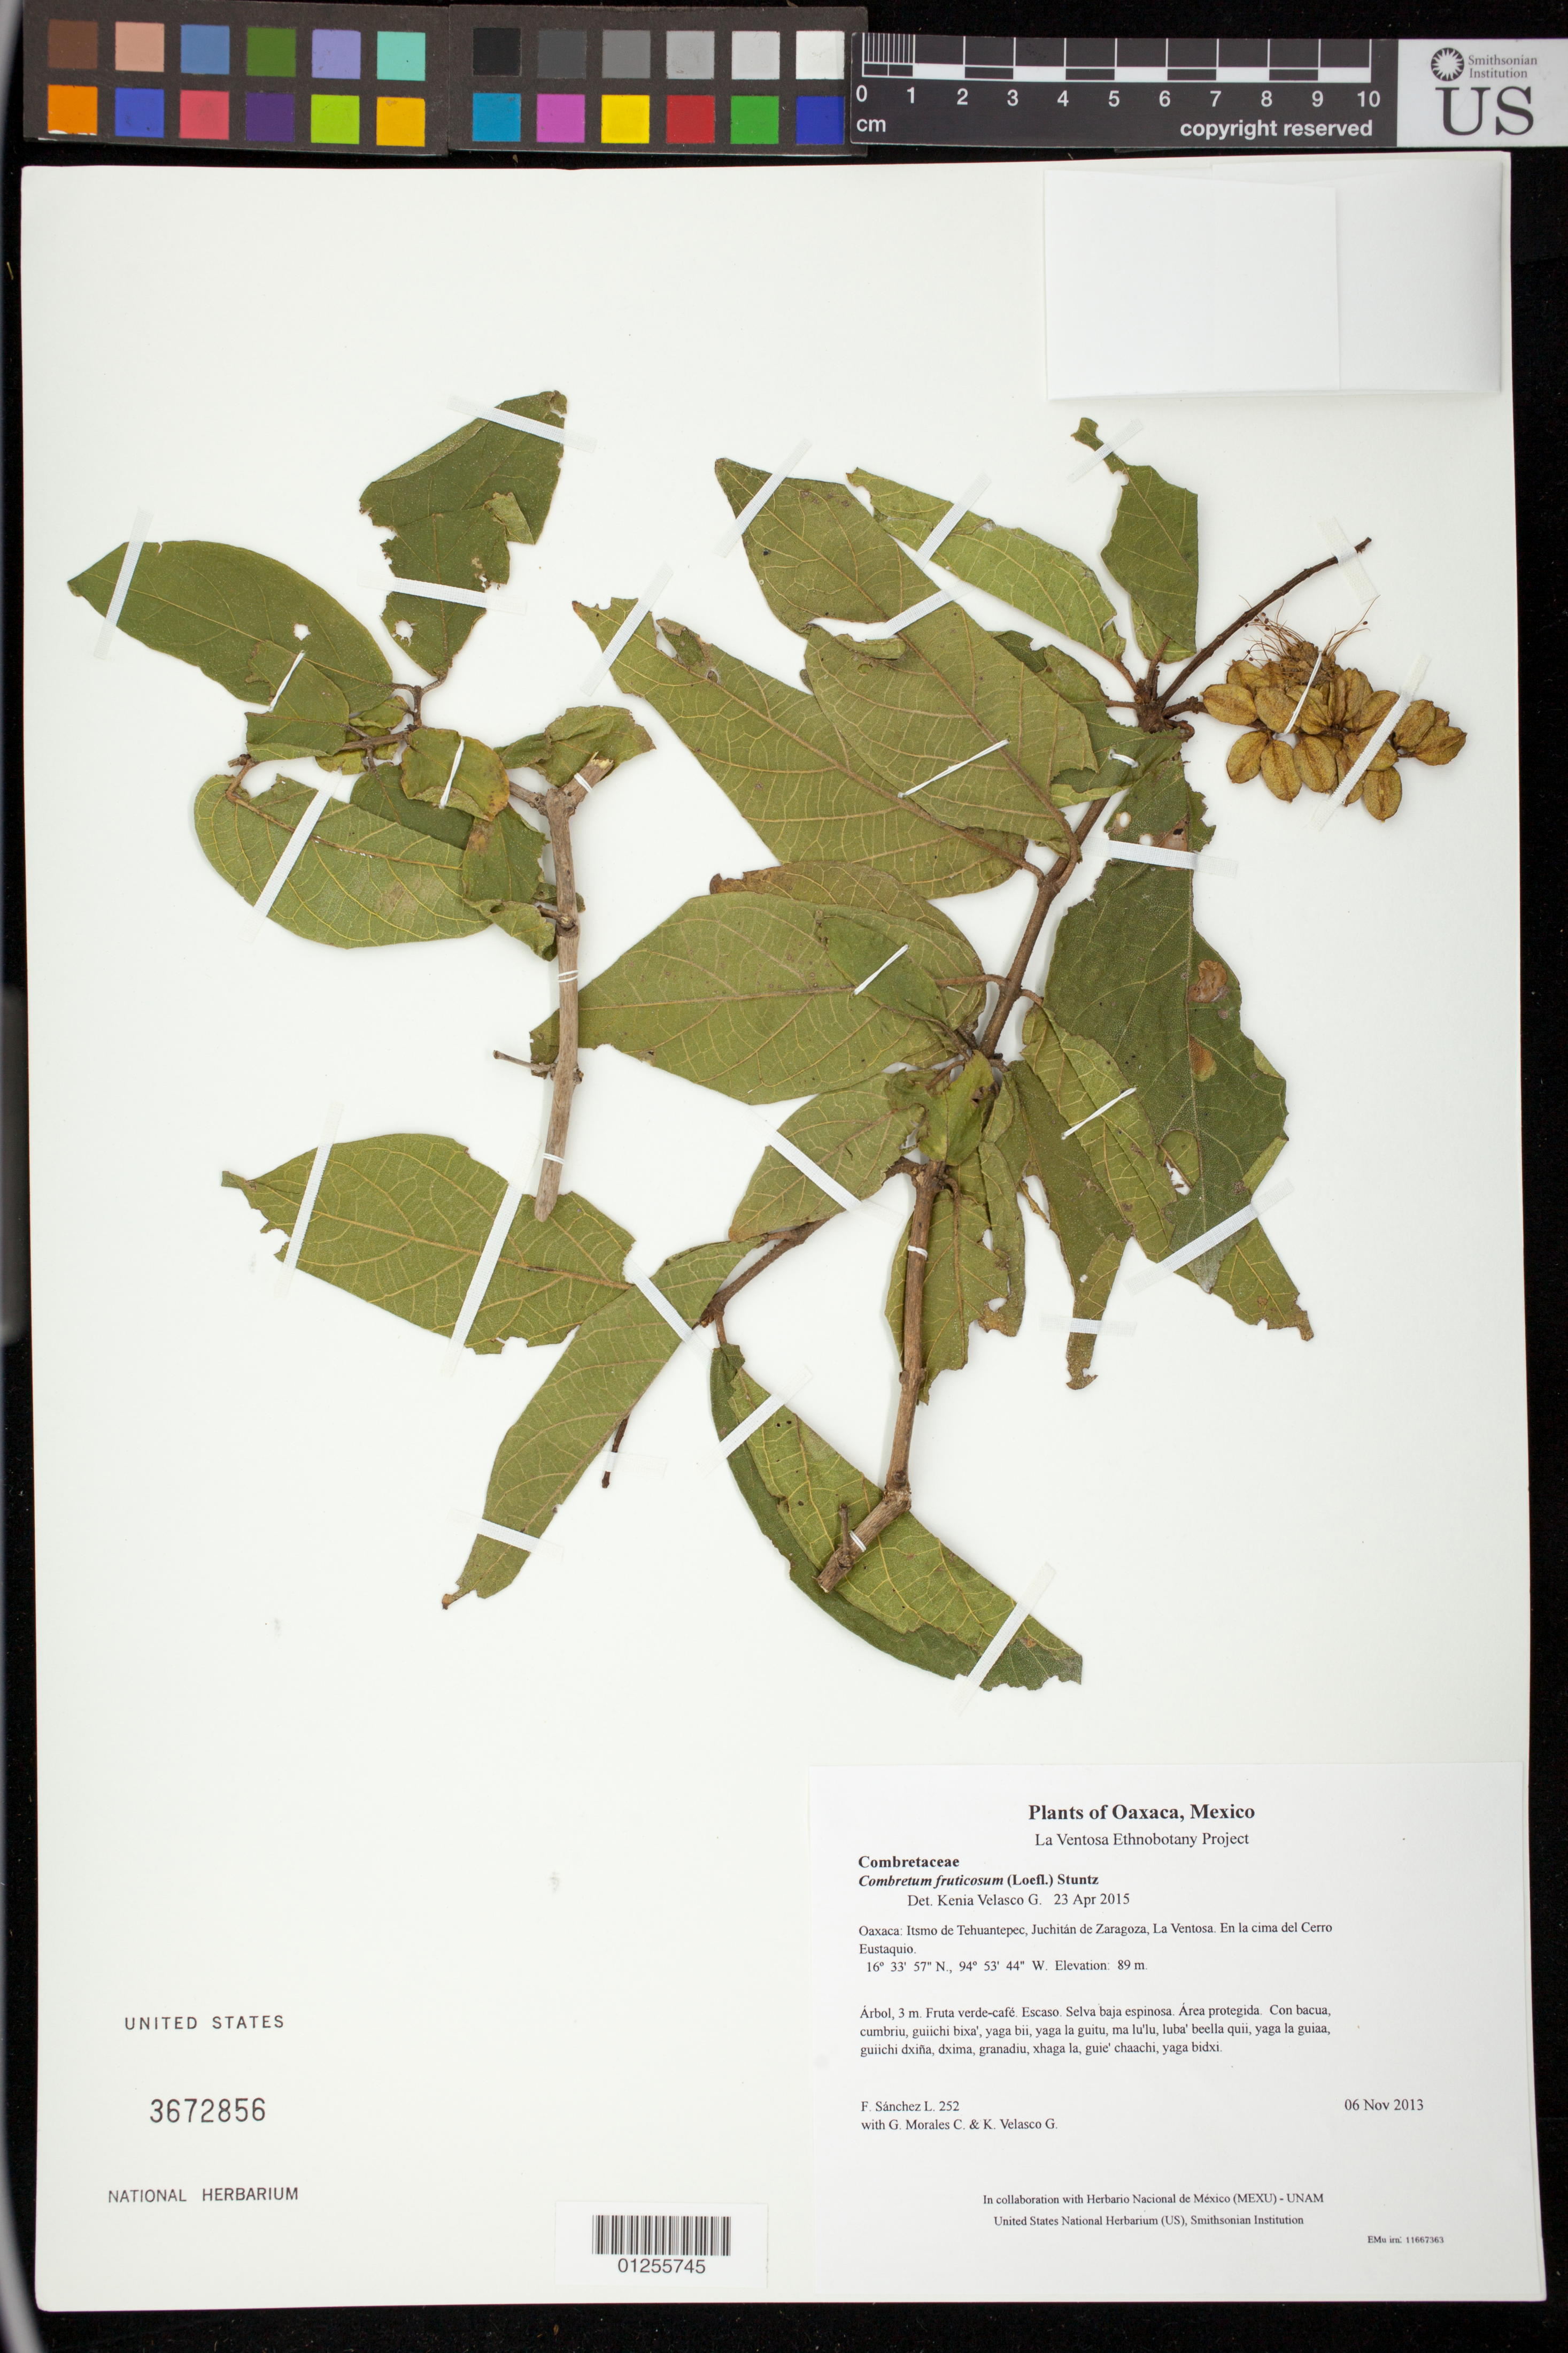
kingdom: Plantae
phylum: Tracheophyta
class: Magnoliopsida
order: Myrtales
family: Combretaceae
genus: Combretum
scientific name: Combretum fruticosum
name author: (Loefl.) Stuntz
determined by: Velasco G., Kenia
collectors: F. Sánchez L., G. Morales C. & K. Velasco G.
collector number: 252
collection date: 2013-11-06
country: Mexico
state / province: Oaxaca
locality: Itsmo de Tehuantepec, Juchitán de Zaragoza, La Ventosa. En la cima del Cerro Eustaquio.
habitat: Selva baja espinosa. Área protegida.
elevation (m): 89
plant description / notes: JEBOT, MEXU, SERO, US; Yaga. 3 m. Cuaananaxhi naga'-namuu. Huaxie'.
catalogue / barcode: US 3672856